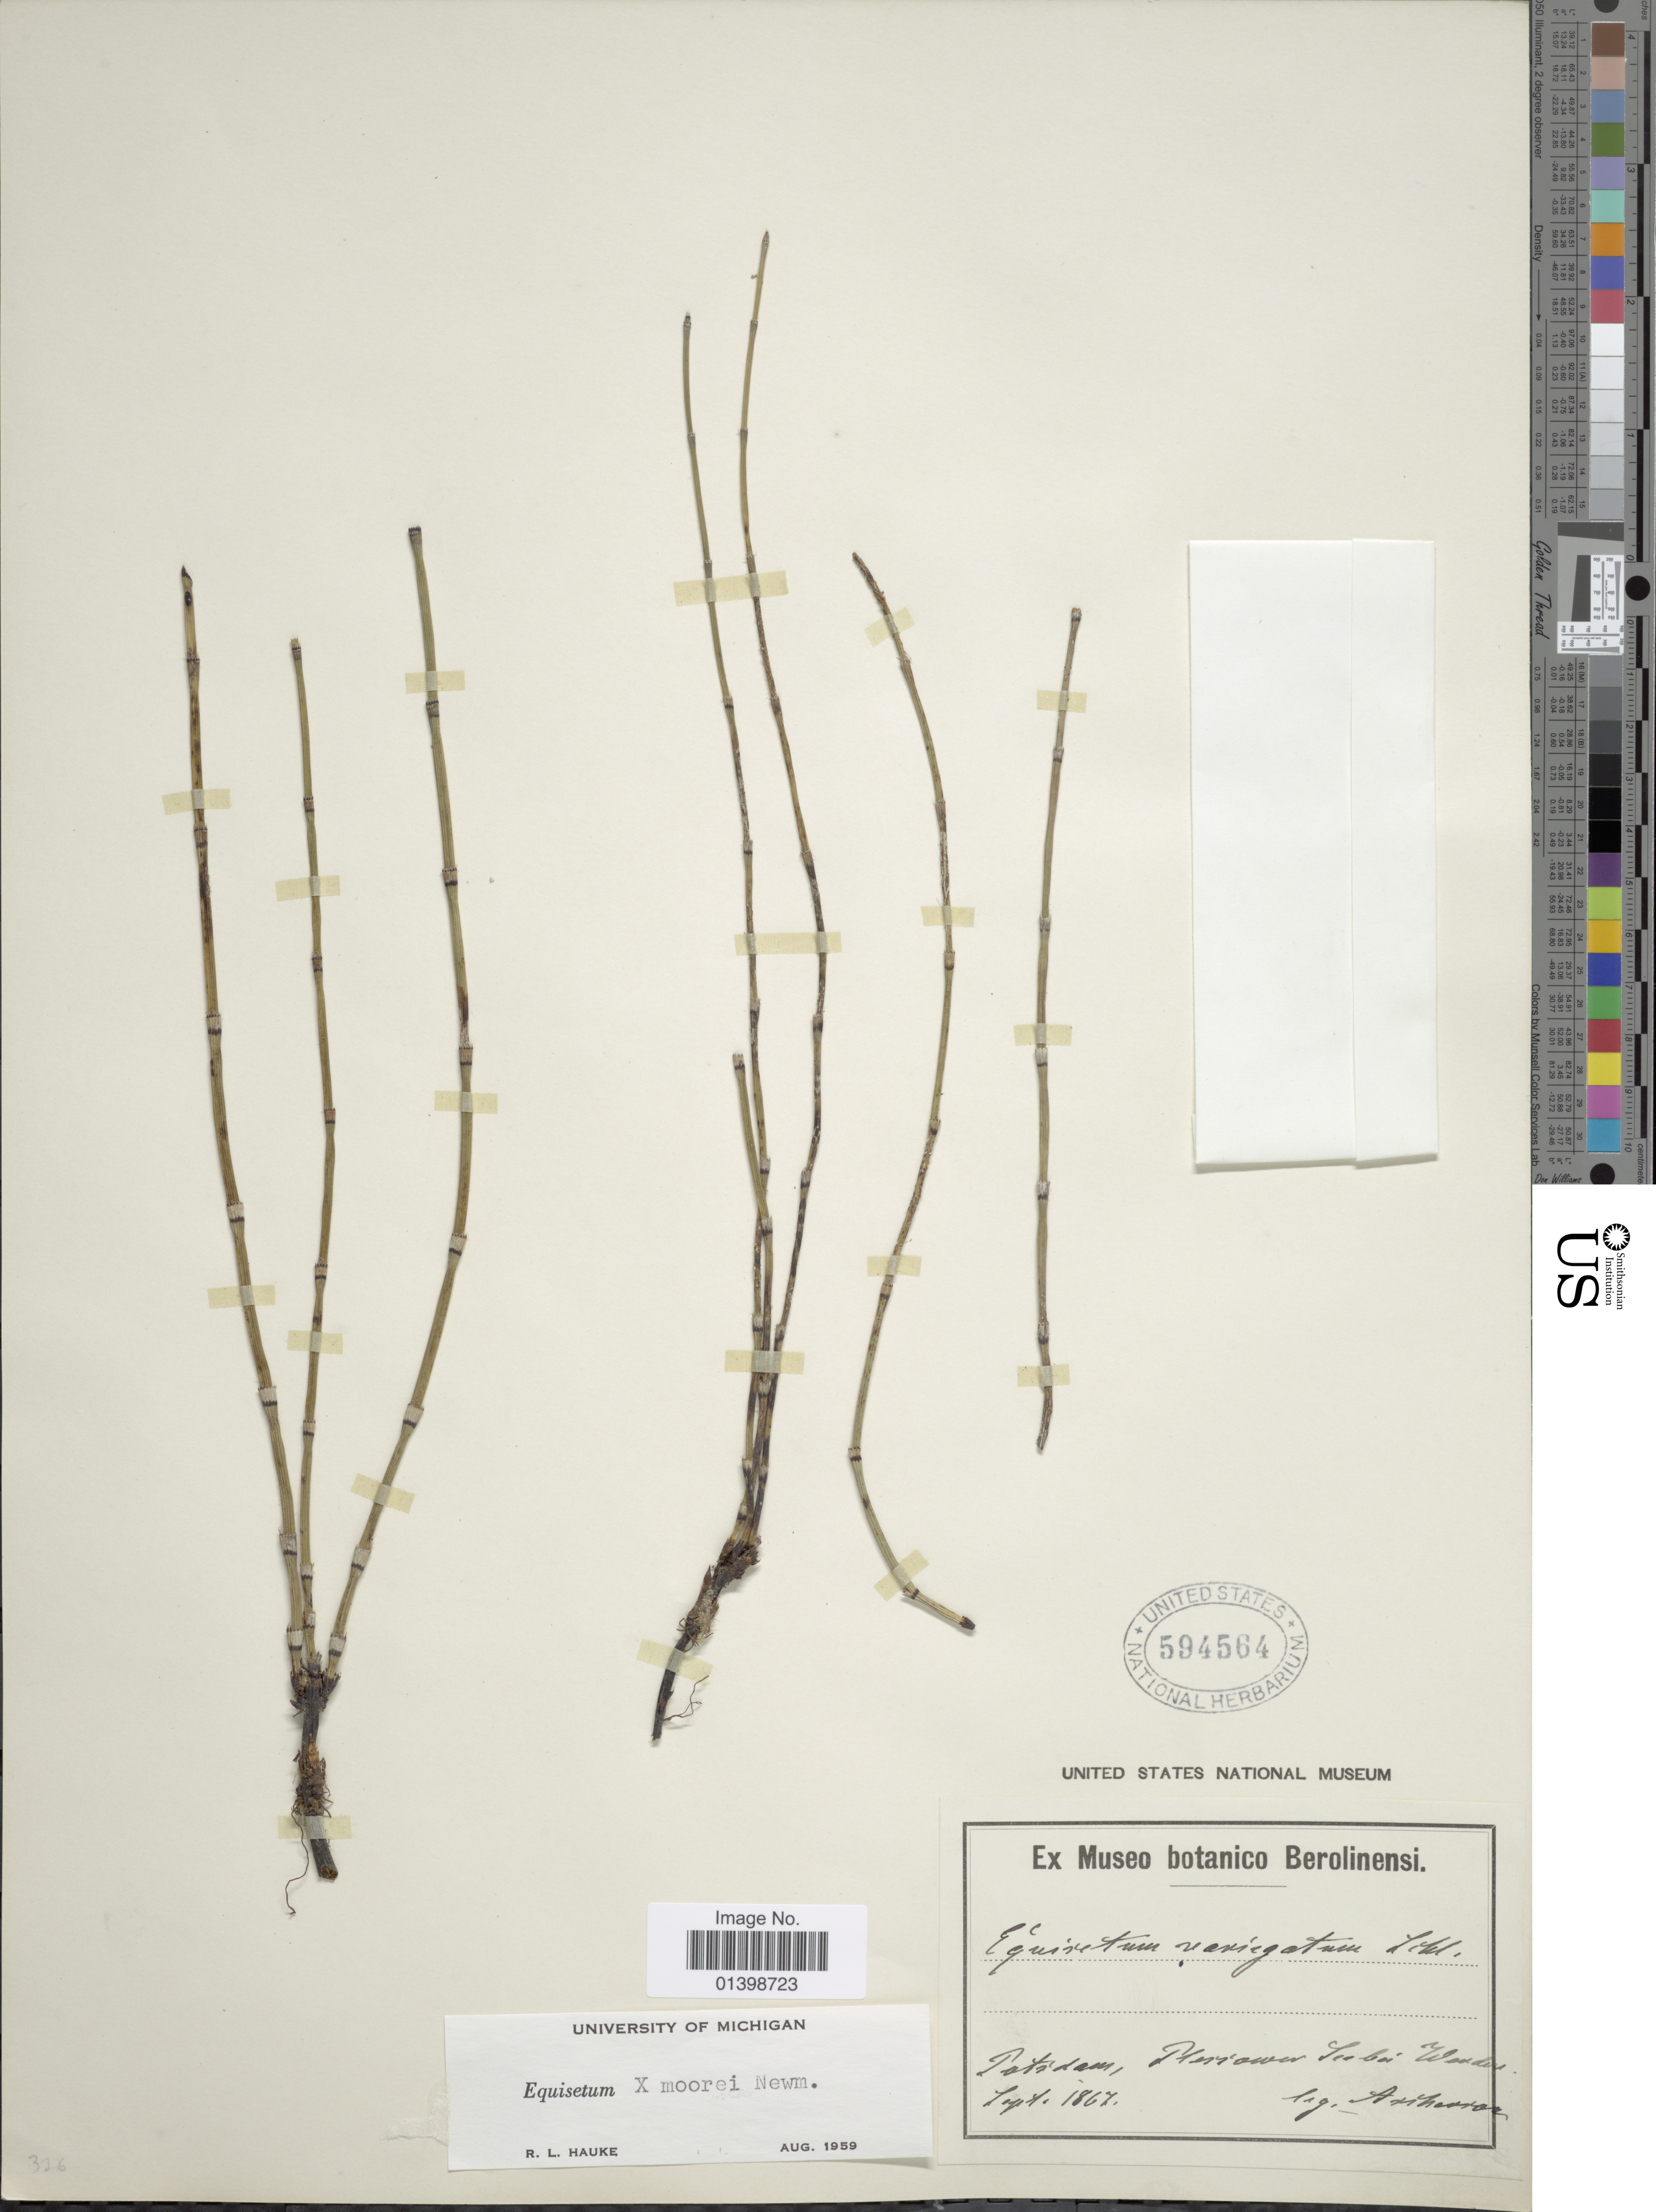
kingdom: Plantae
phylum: Tracheophyta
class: Polypodiopsida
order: Equisetales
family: Equisetaceae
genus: Equisetum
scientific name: Equisetum moorei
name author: Newman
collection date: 1867-09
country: Germany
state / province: Brandenburg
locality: Potsdam, Plessower See bei Werder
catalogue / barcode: US 594564